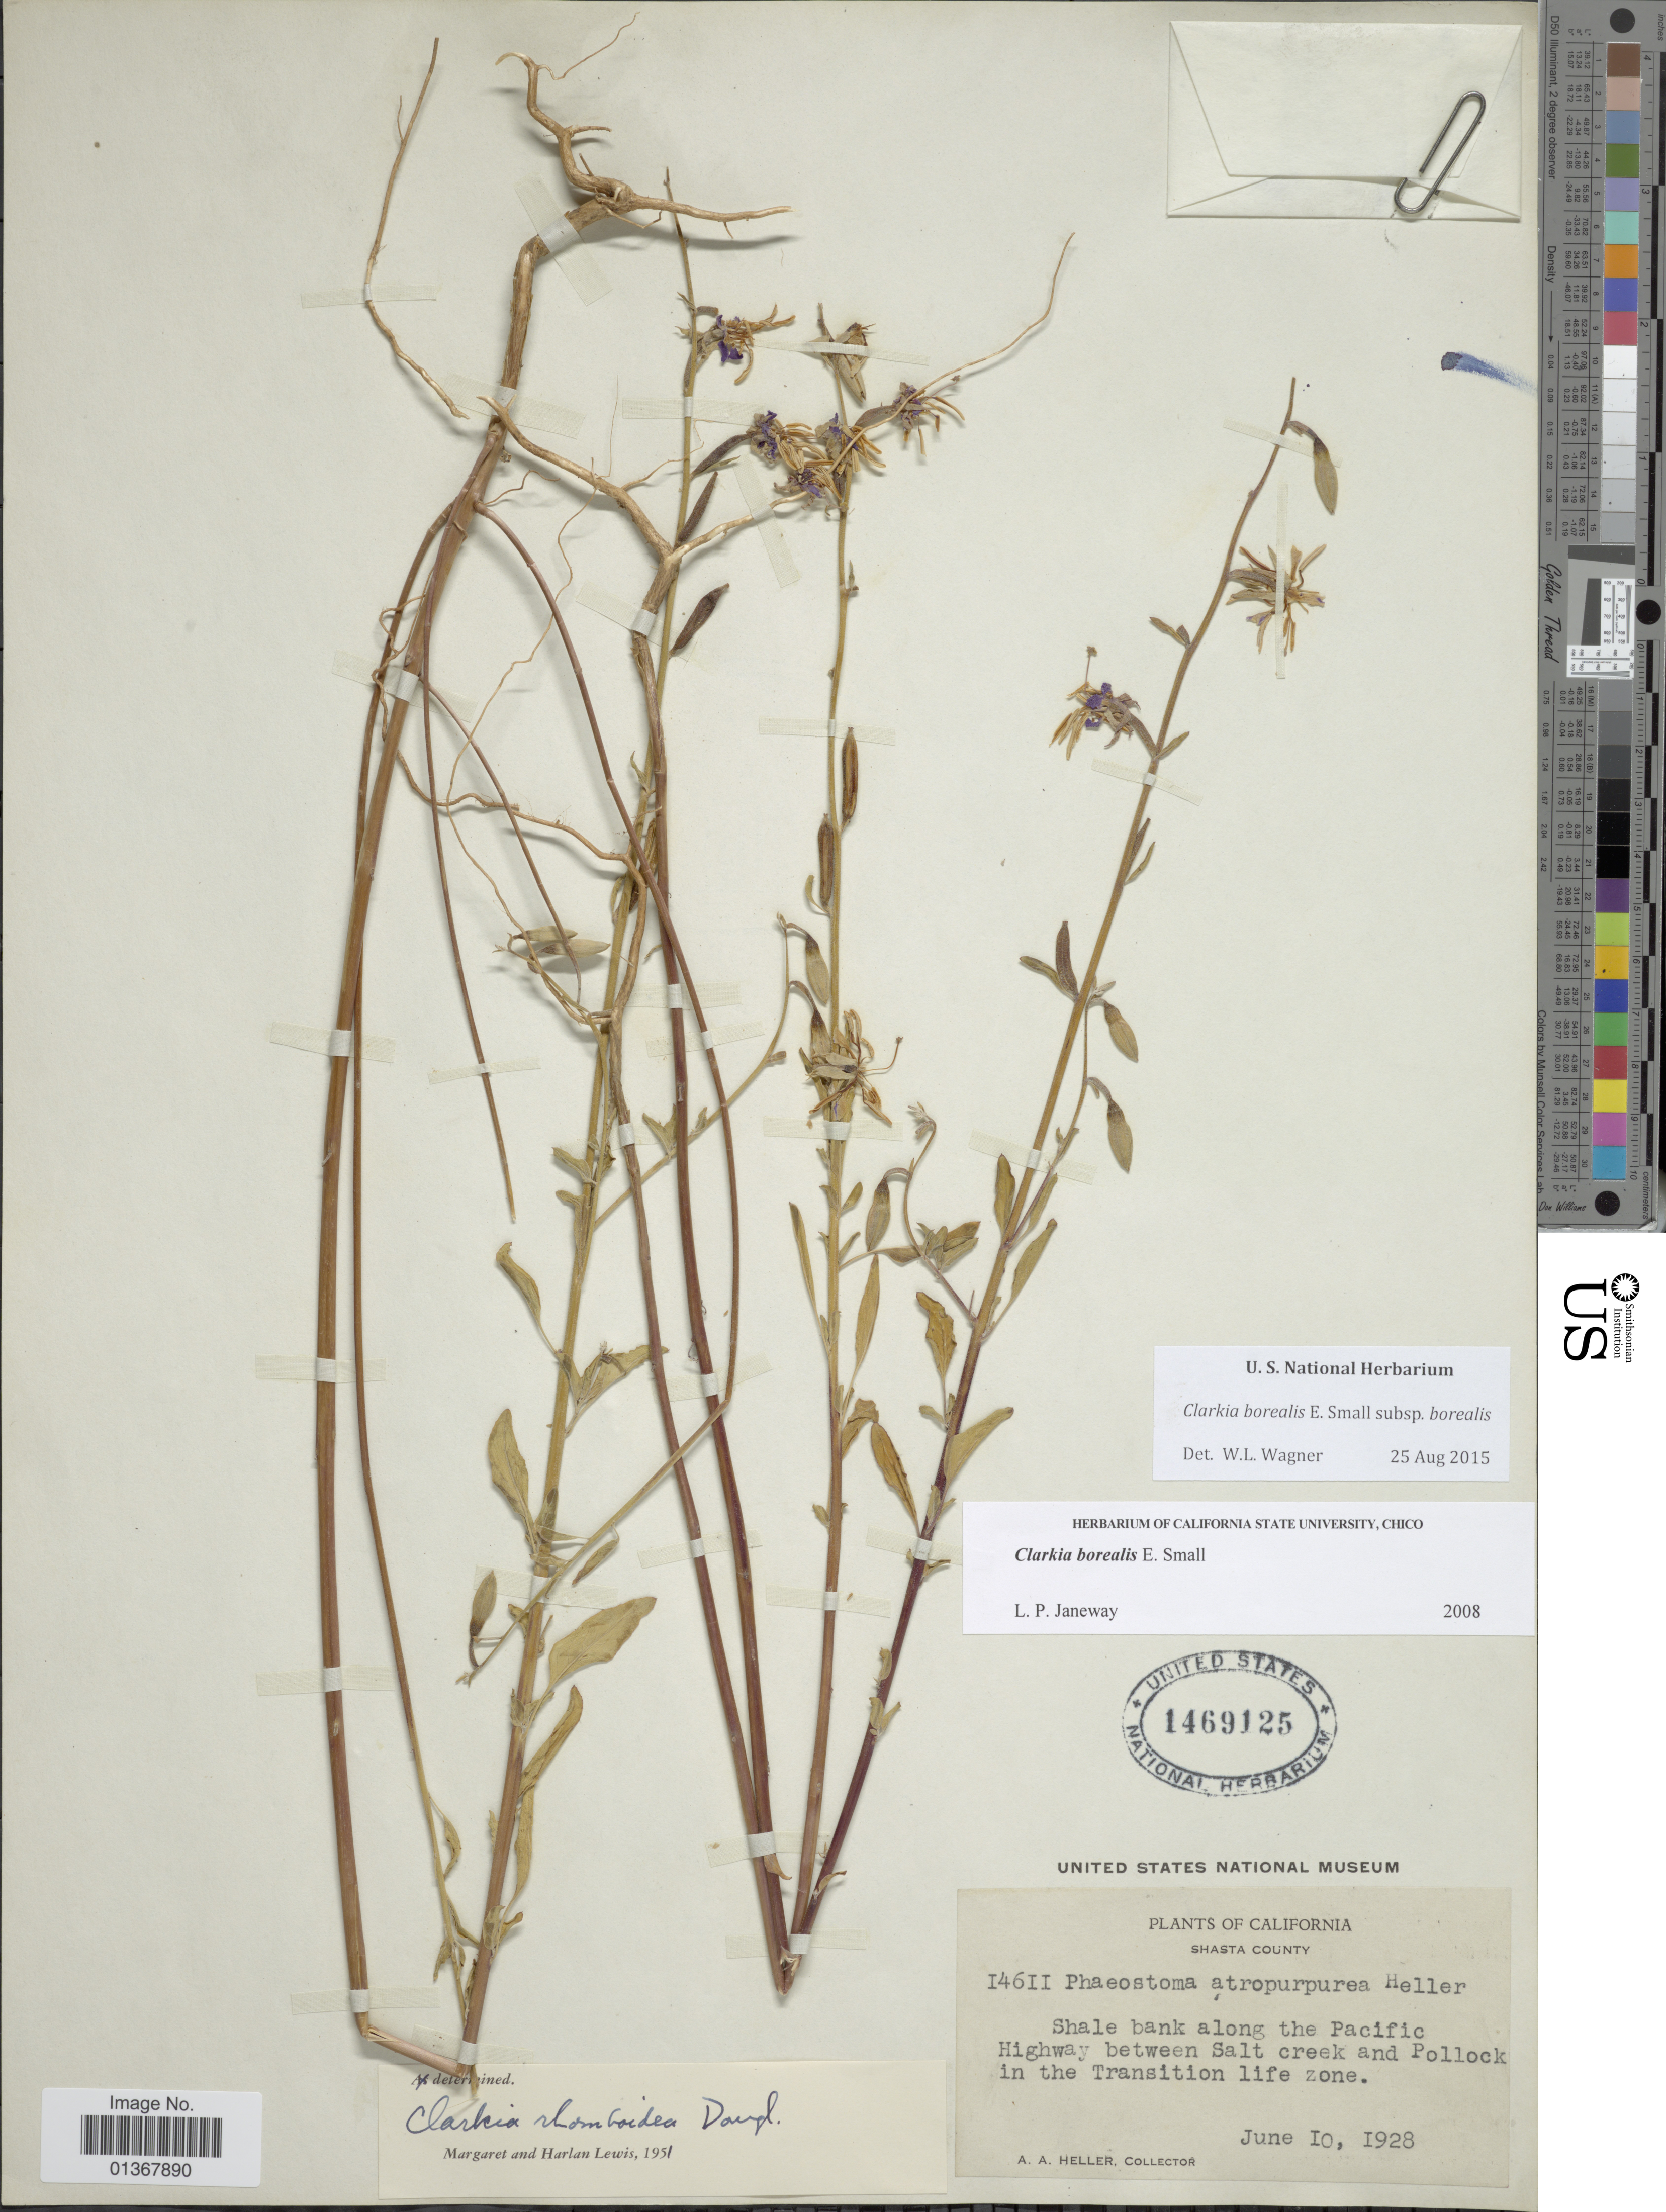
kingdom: Plantae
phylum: Tracheophyta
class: Magnoliopsida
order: Myrtales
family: Onagraceae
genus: Clarkia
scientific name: Clarkia borealis subsp. borealis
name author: Small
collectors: A. A. Heller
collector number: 14611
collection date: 1928-06-10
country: United States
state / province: California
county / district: Shasta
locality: Shasta County. Shale bank along the Pacific Highway between Salt creek and Pollock in the Transition life zone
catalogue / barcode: US 1469125